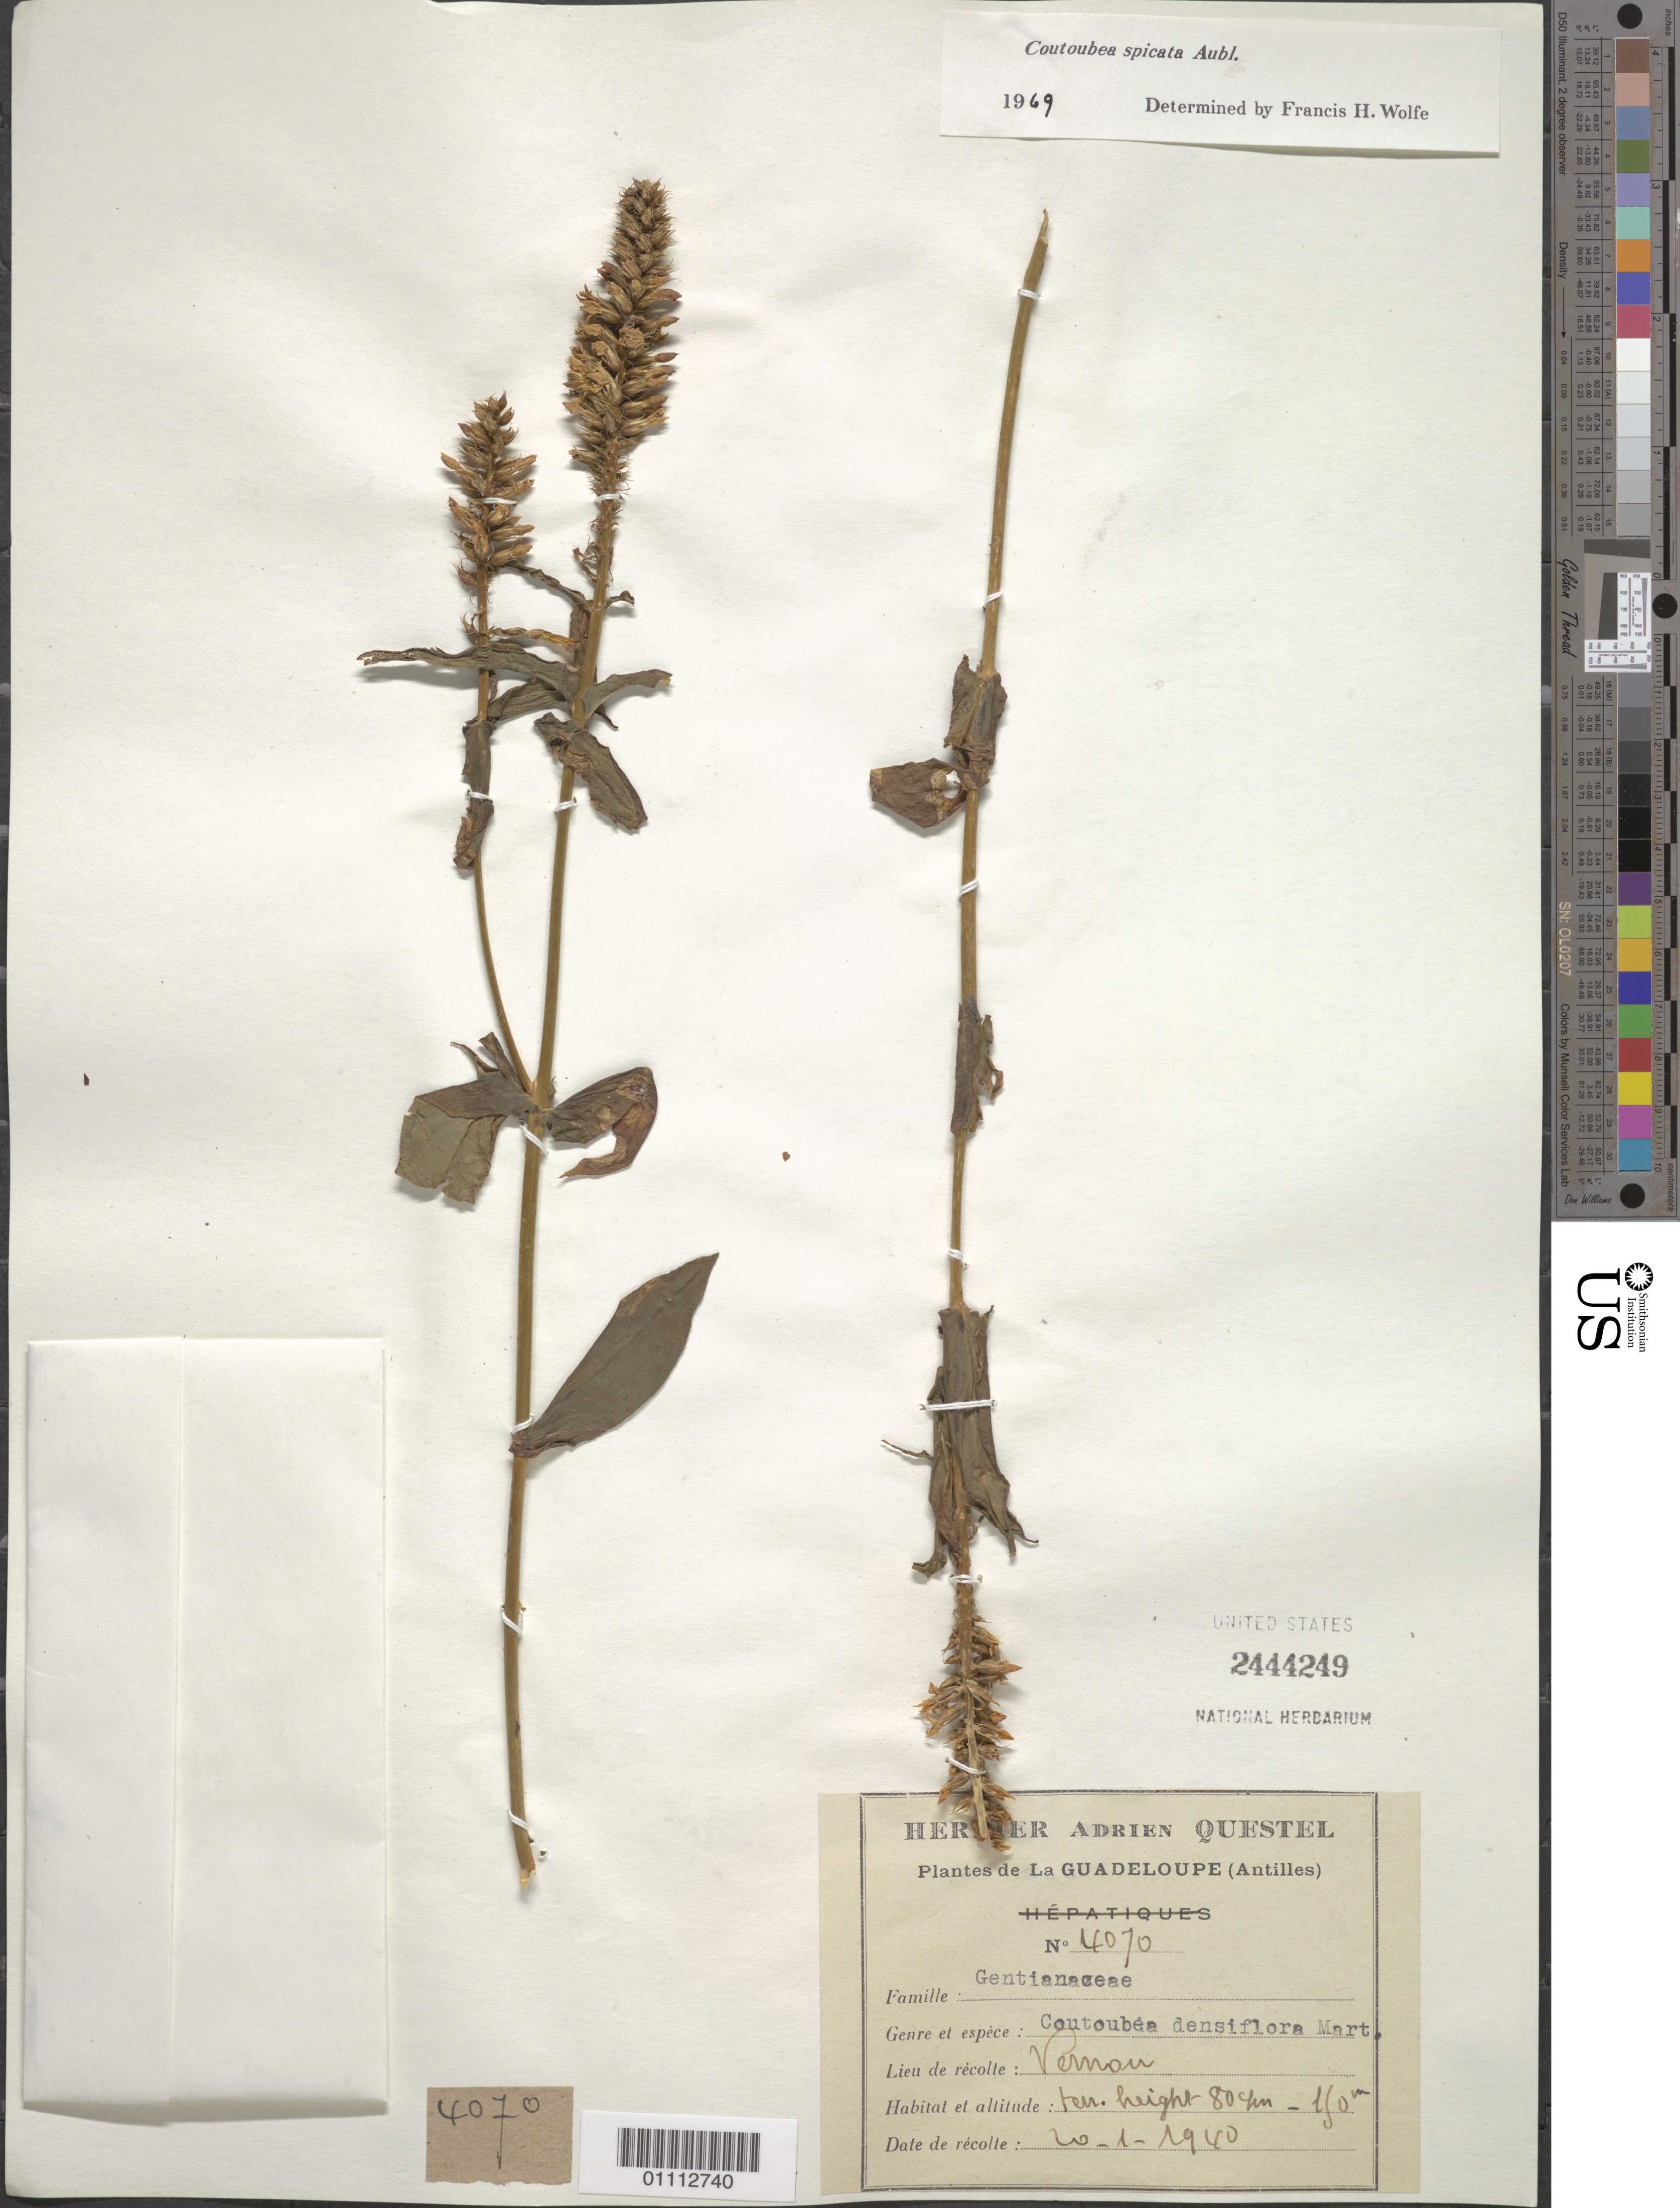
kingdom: Plantae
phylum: Tracheophyta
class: Magnoliopsida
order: Gentianales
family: Gentianaceae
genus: Coutoubea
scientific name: Coutoubea spicata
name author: Aubl.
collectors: A. Questel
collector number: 4070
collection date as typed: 20 Jan 1940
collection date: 1940-01-20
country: Guadeloupe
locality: Vemou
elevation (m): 150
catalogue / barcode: US 2444249